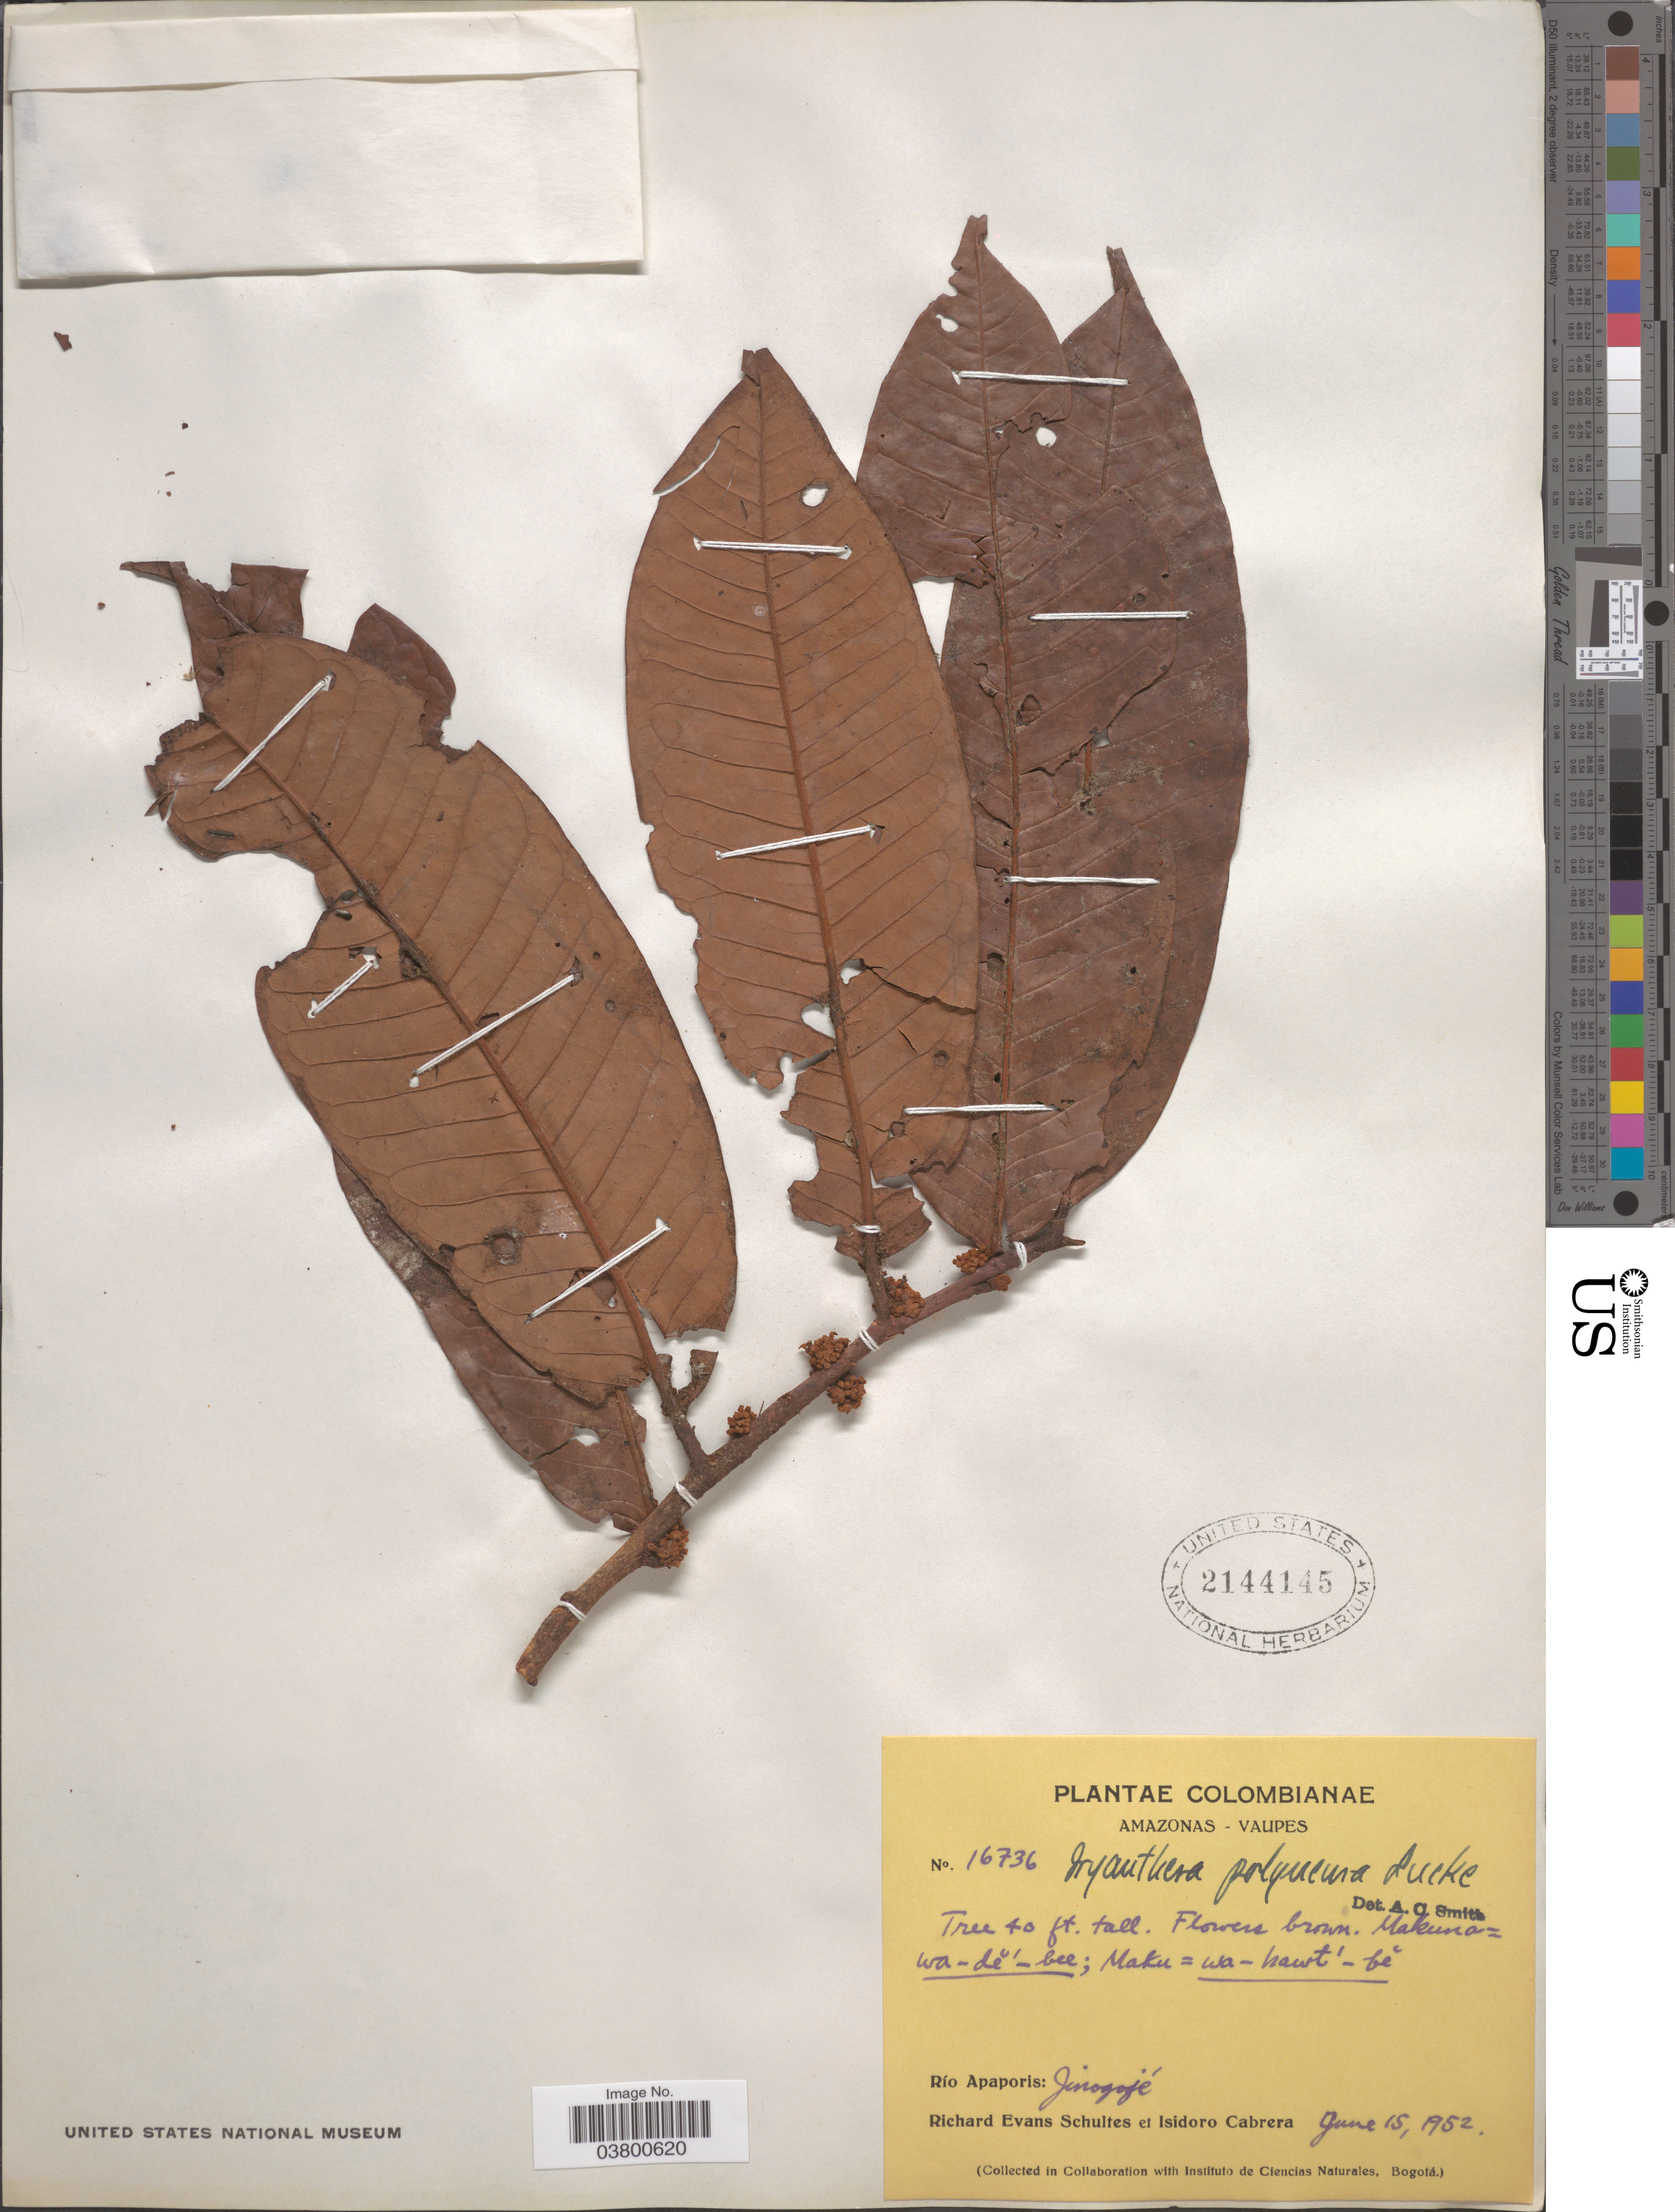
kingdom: Plantae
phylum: Tracheophyta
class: Magnoliopsida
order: Magnoliales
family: Myristicaceae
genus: Iryanthera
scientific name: Iryanthera polyneura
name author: Ducke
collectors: R. E. Schultes & I. Cabrera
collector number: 16736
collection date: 1952-06-15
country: Colombia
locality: Amazonas-Vaupés. Río Apaporis: Jinogojé.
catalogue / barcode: US 2144145